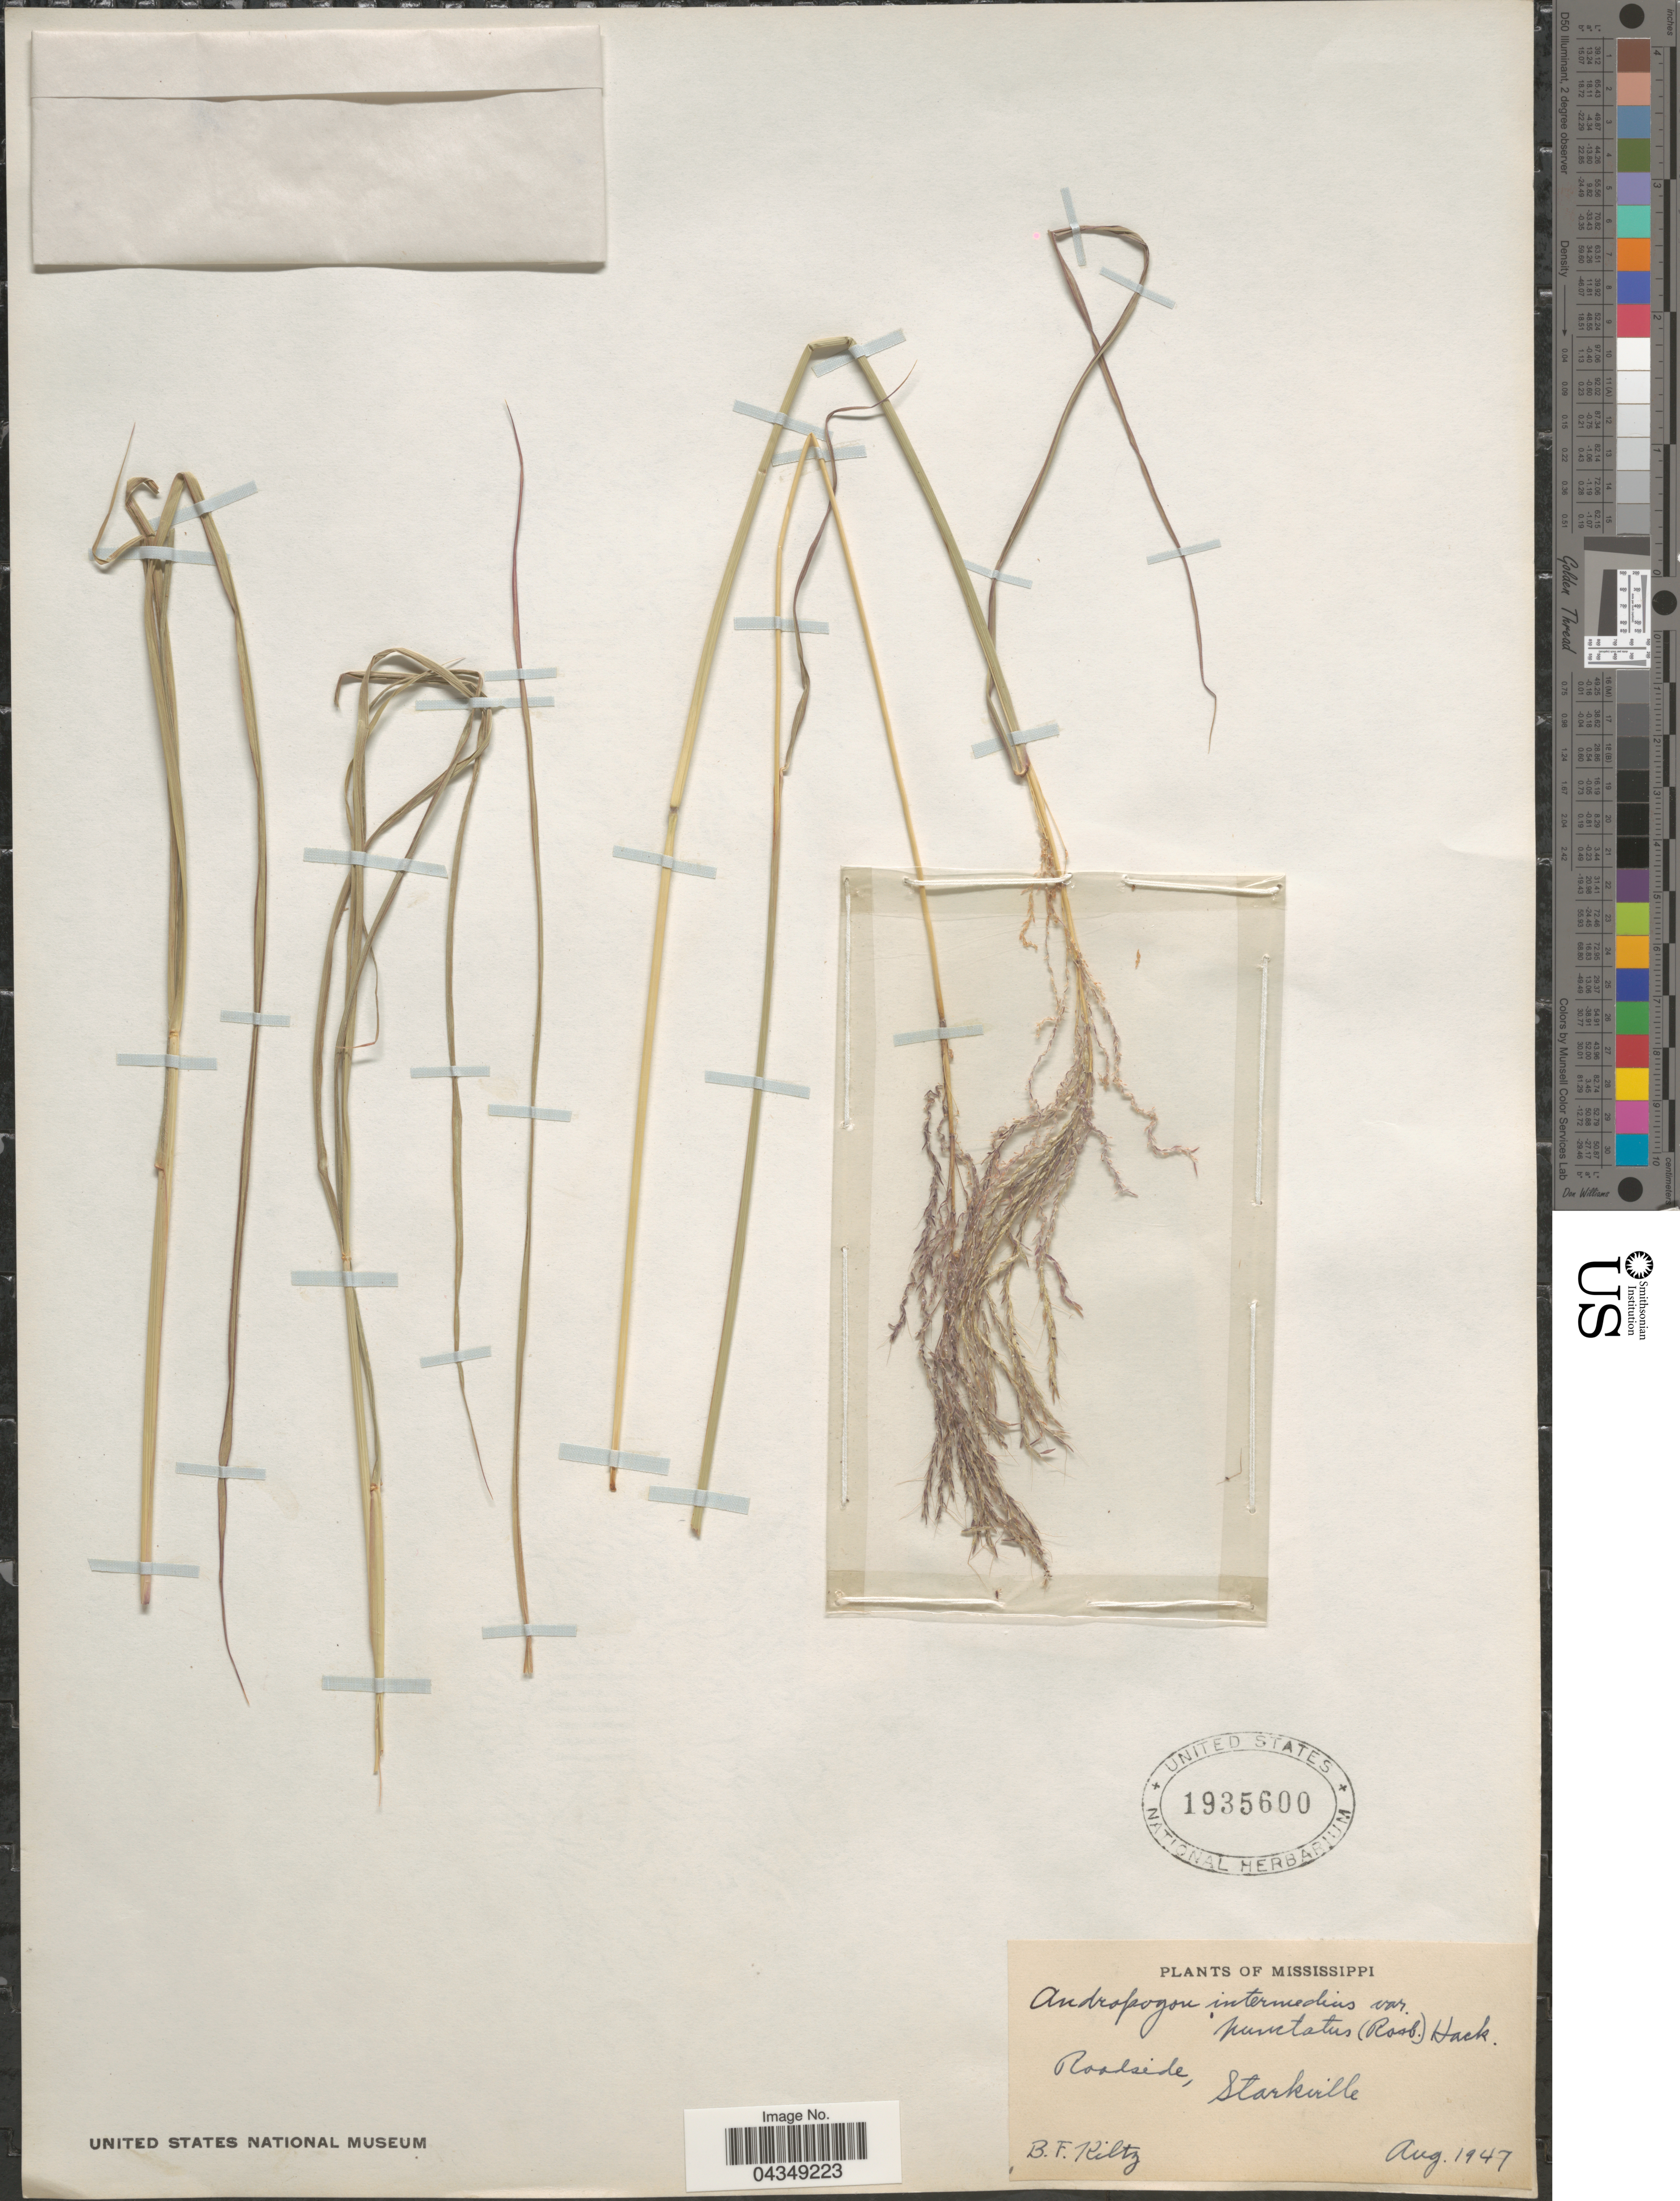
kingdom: Plantae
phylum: Tracheophyta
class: Liliopsida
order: Poales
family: Poaceae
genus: Bothriochloa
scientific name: Bothriochloa bladhii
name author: (Retz.) S.T. Blake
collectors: B. Kiltz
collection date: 1947-08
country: United States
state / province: Mississippi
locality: Roadside, Starkville.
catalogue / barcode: US 1935600